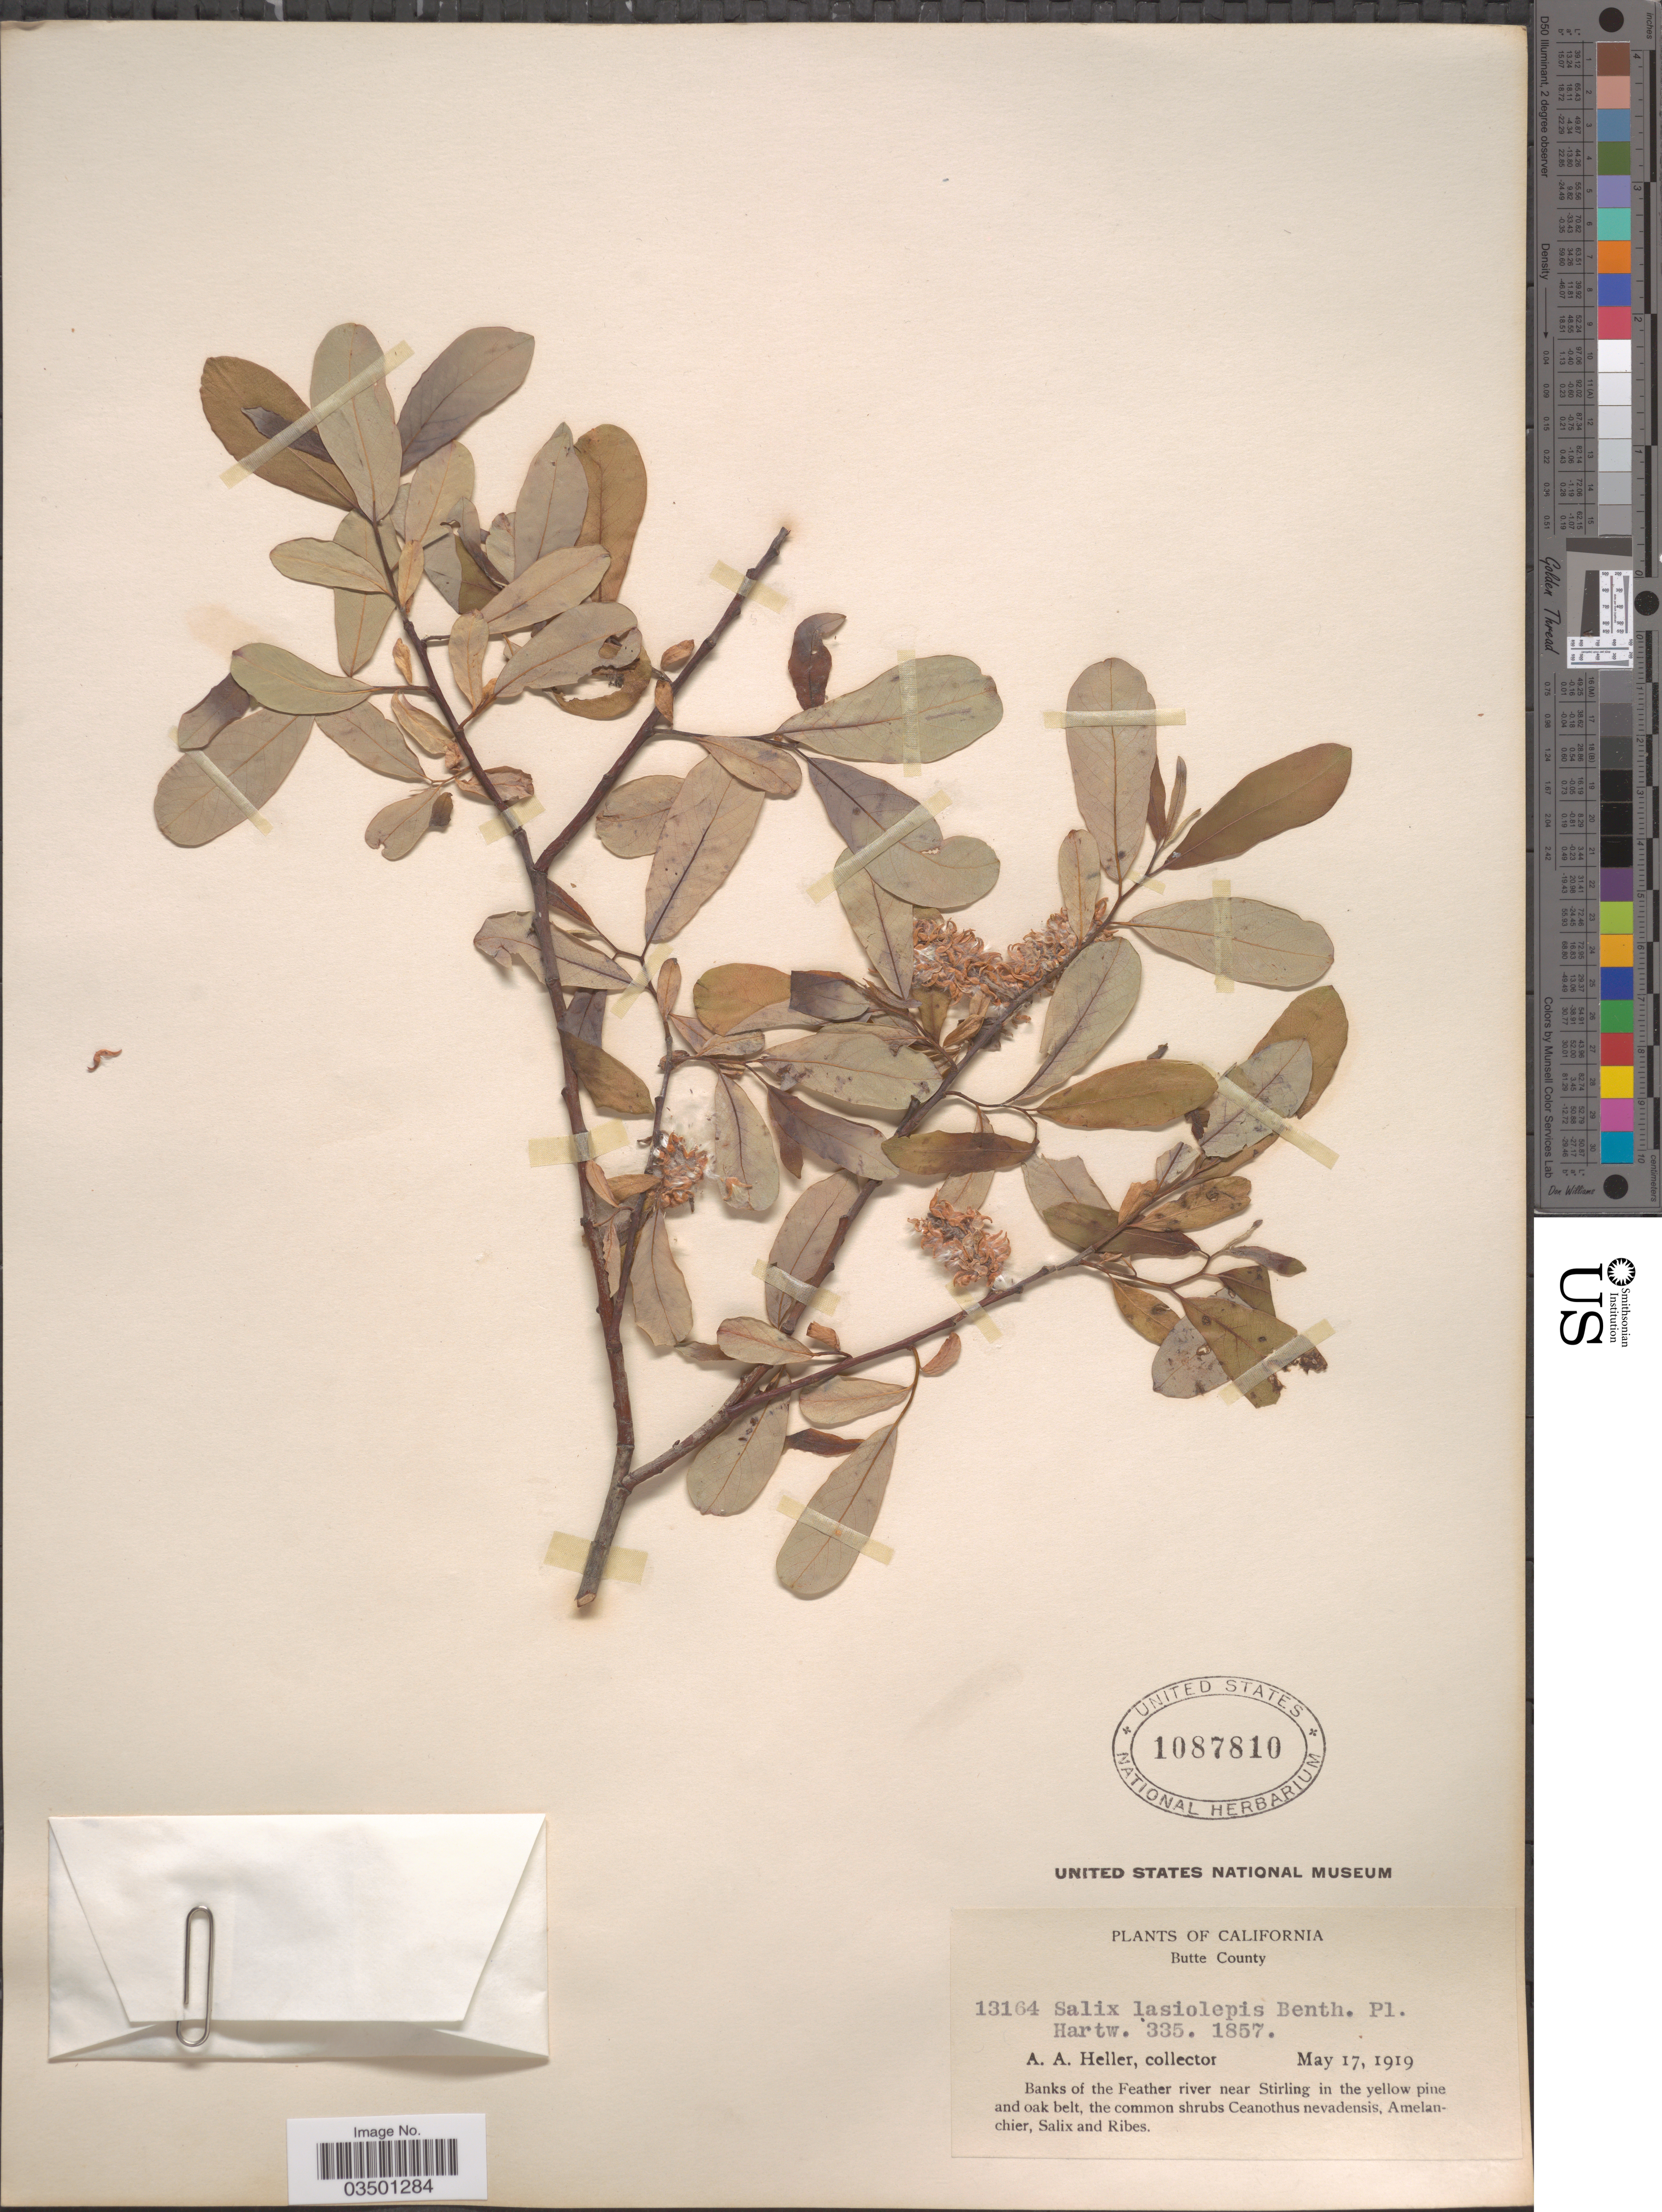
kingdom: Plantae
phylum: Tracheophyta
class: Magnoliopsida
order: Malpighiales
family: Salicaceae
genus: Salix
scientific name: Salix lasiolepis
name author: Benth.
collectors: A. A. Heller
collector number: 13164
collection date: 1919-05-17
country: United States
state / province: California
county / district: Butte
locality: Butte County. Banks of the Feather river near Stirling in the yellow pine and oak belt.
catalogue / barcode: US 1087810